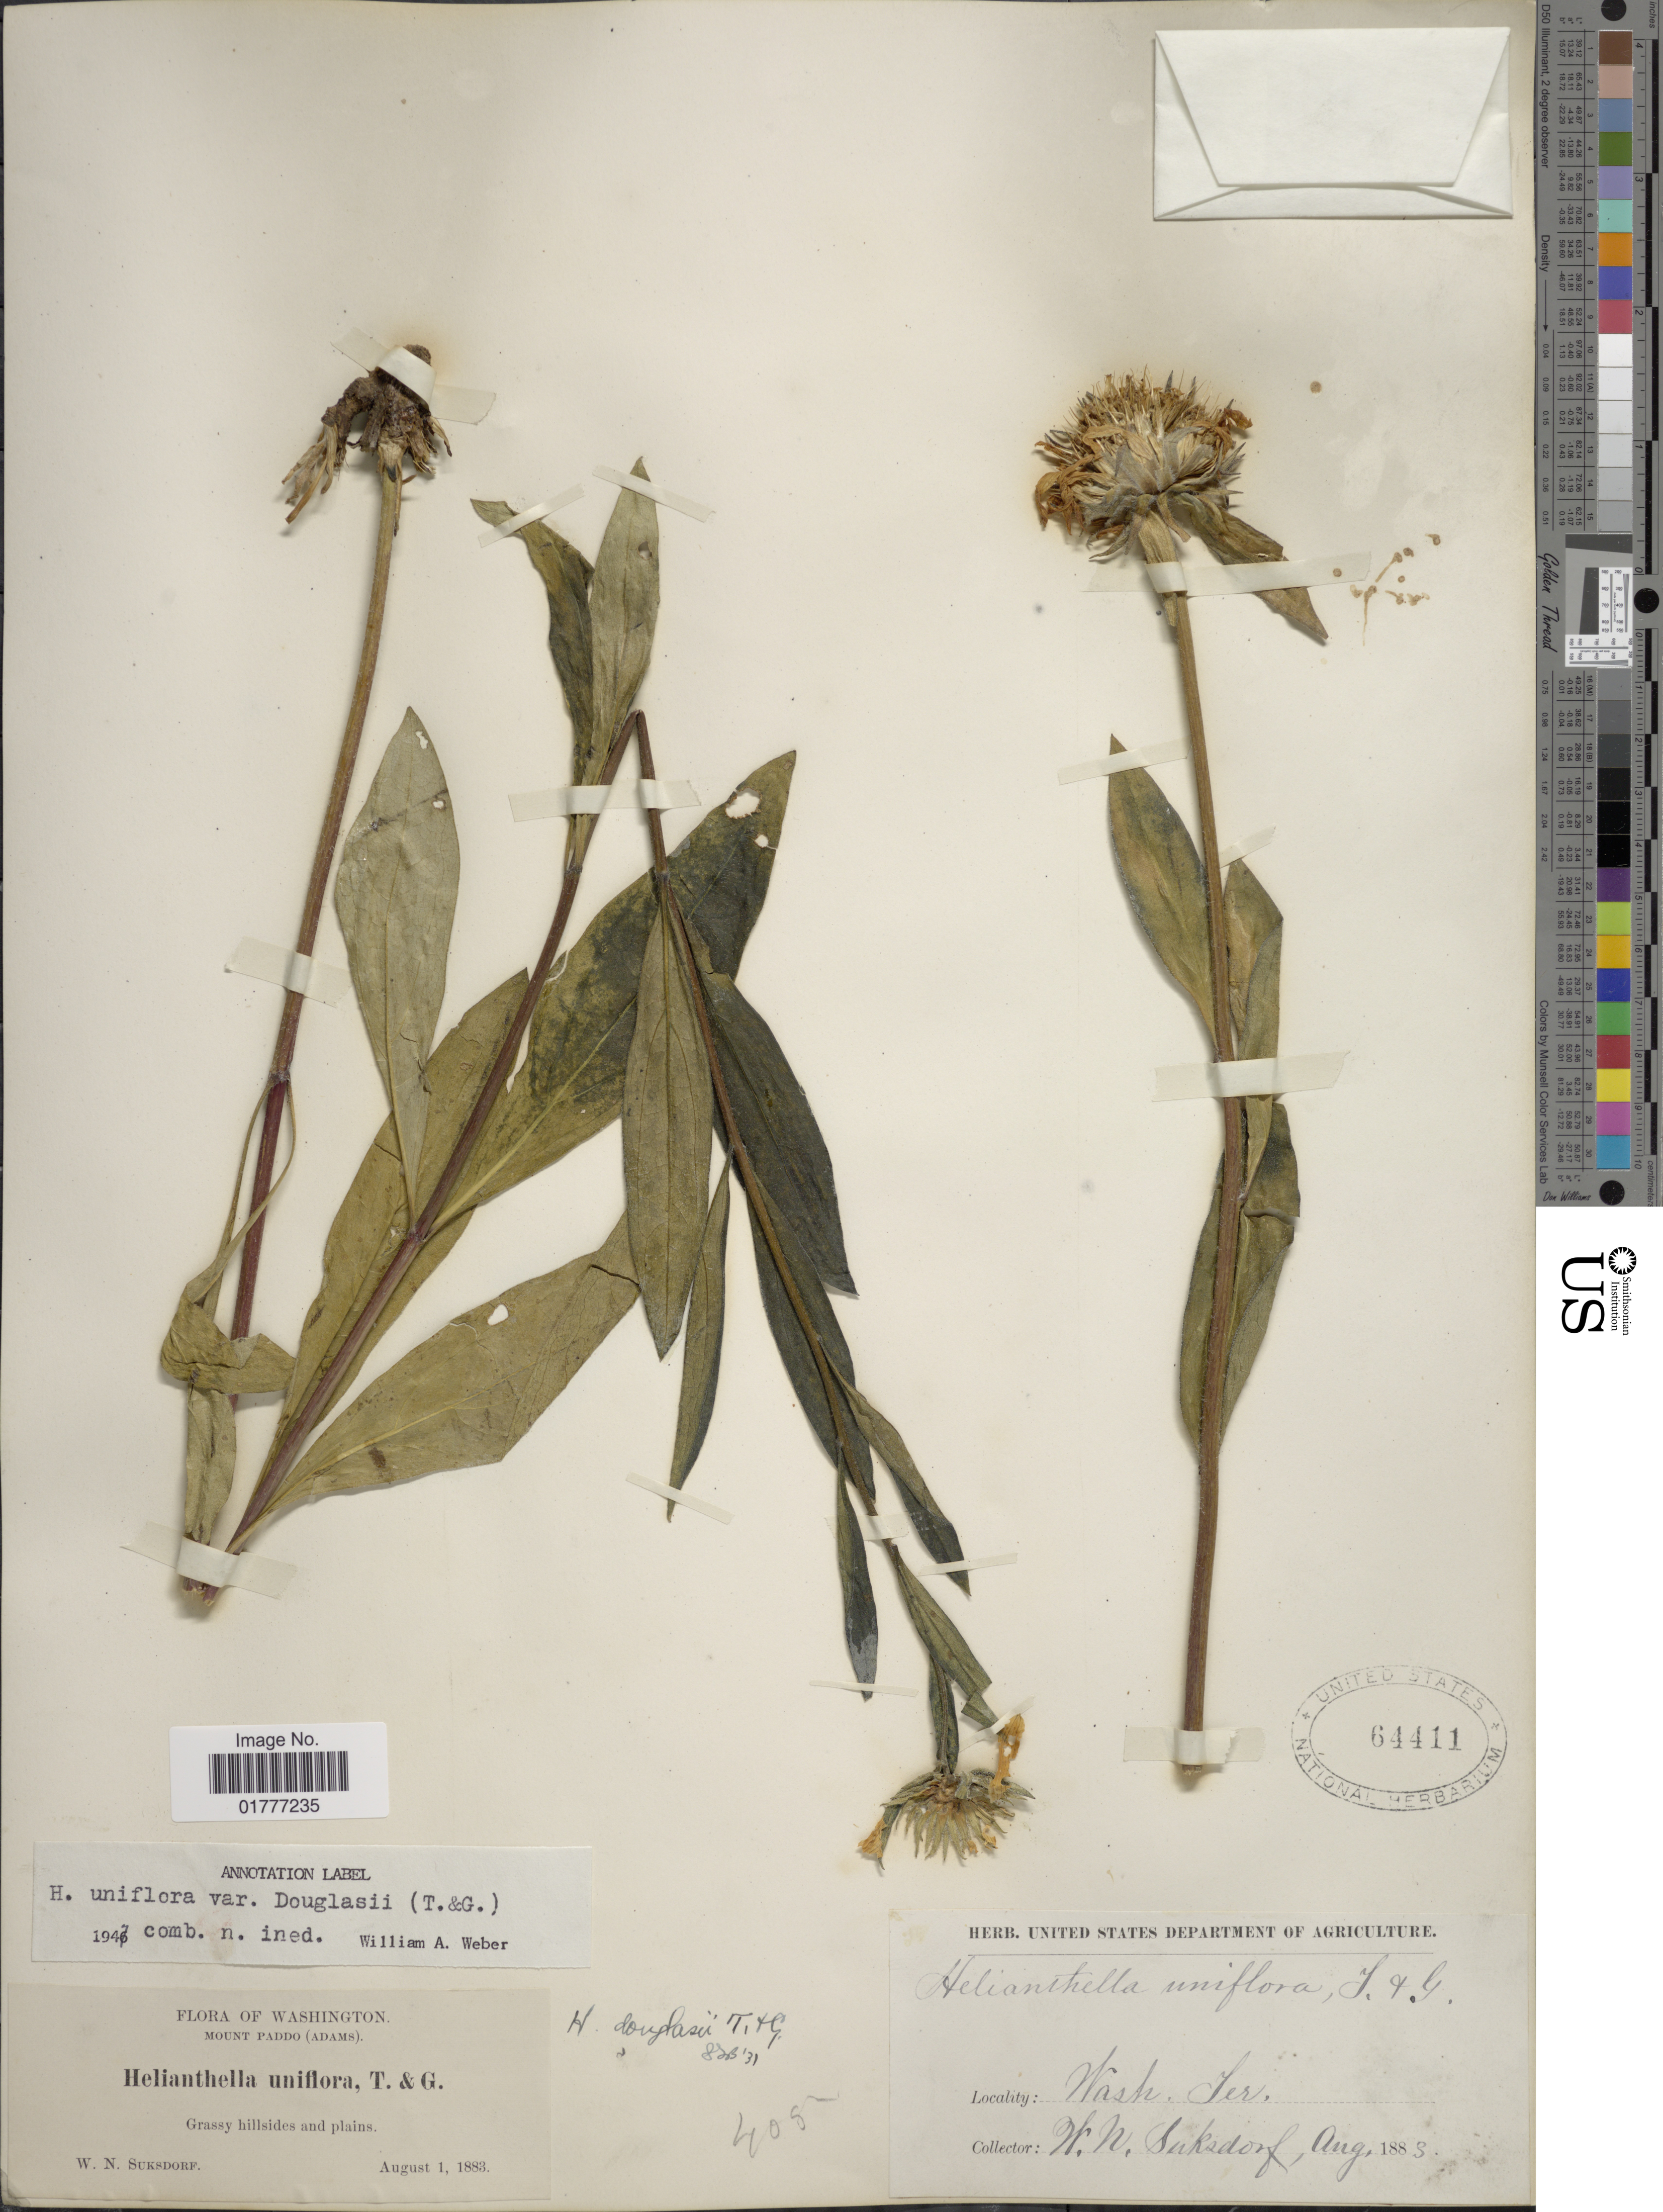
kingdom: Plantae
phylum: Tracheophyta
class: Magnoliopsida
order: Asterales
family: Asteraceae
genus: Helianthella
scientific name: Helianthella douglasii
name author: Torr. & A. Gray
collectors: W. N. Suksdorf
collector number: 405?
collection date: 1883-08-01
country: United States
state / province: Washington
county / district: Skamania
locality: Mount Paddo (Adams), grassy hillsides and plains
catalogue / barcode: US 64411